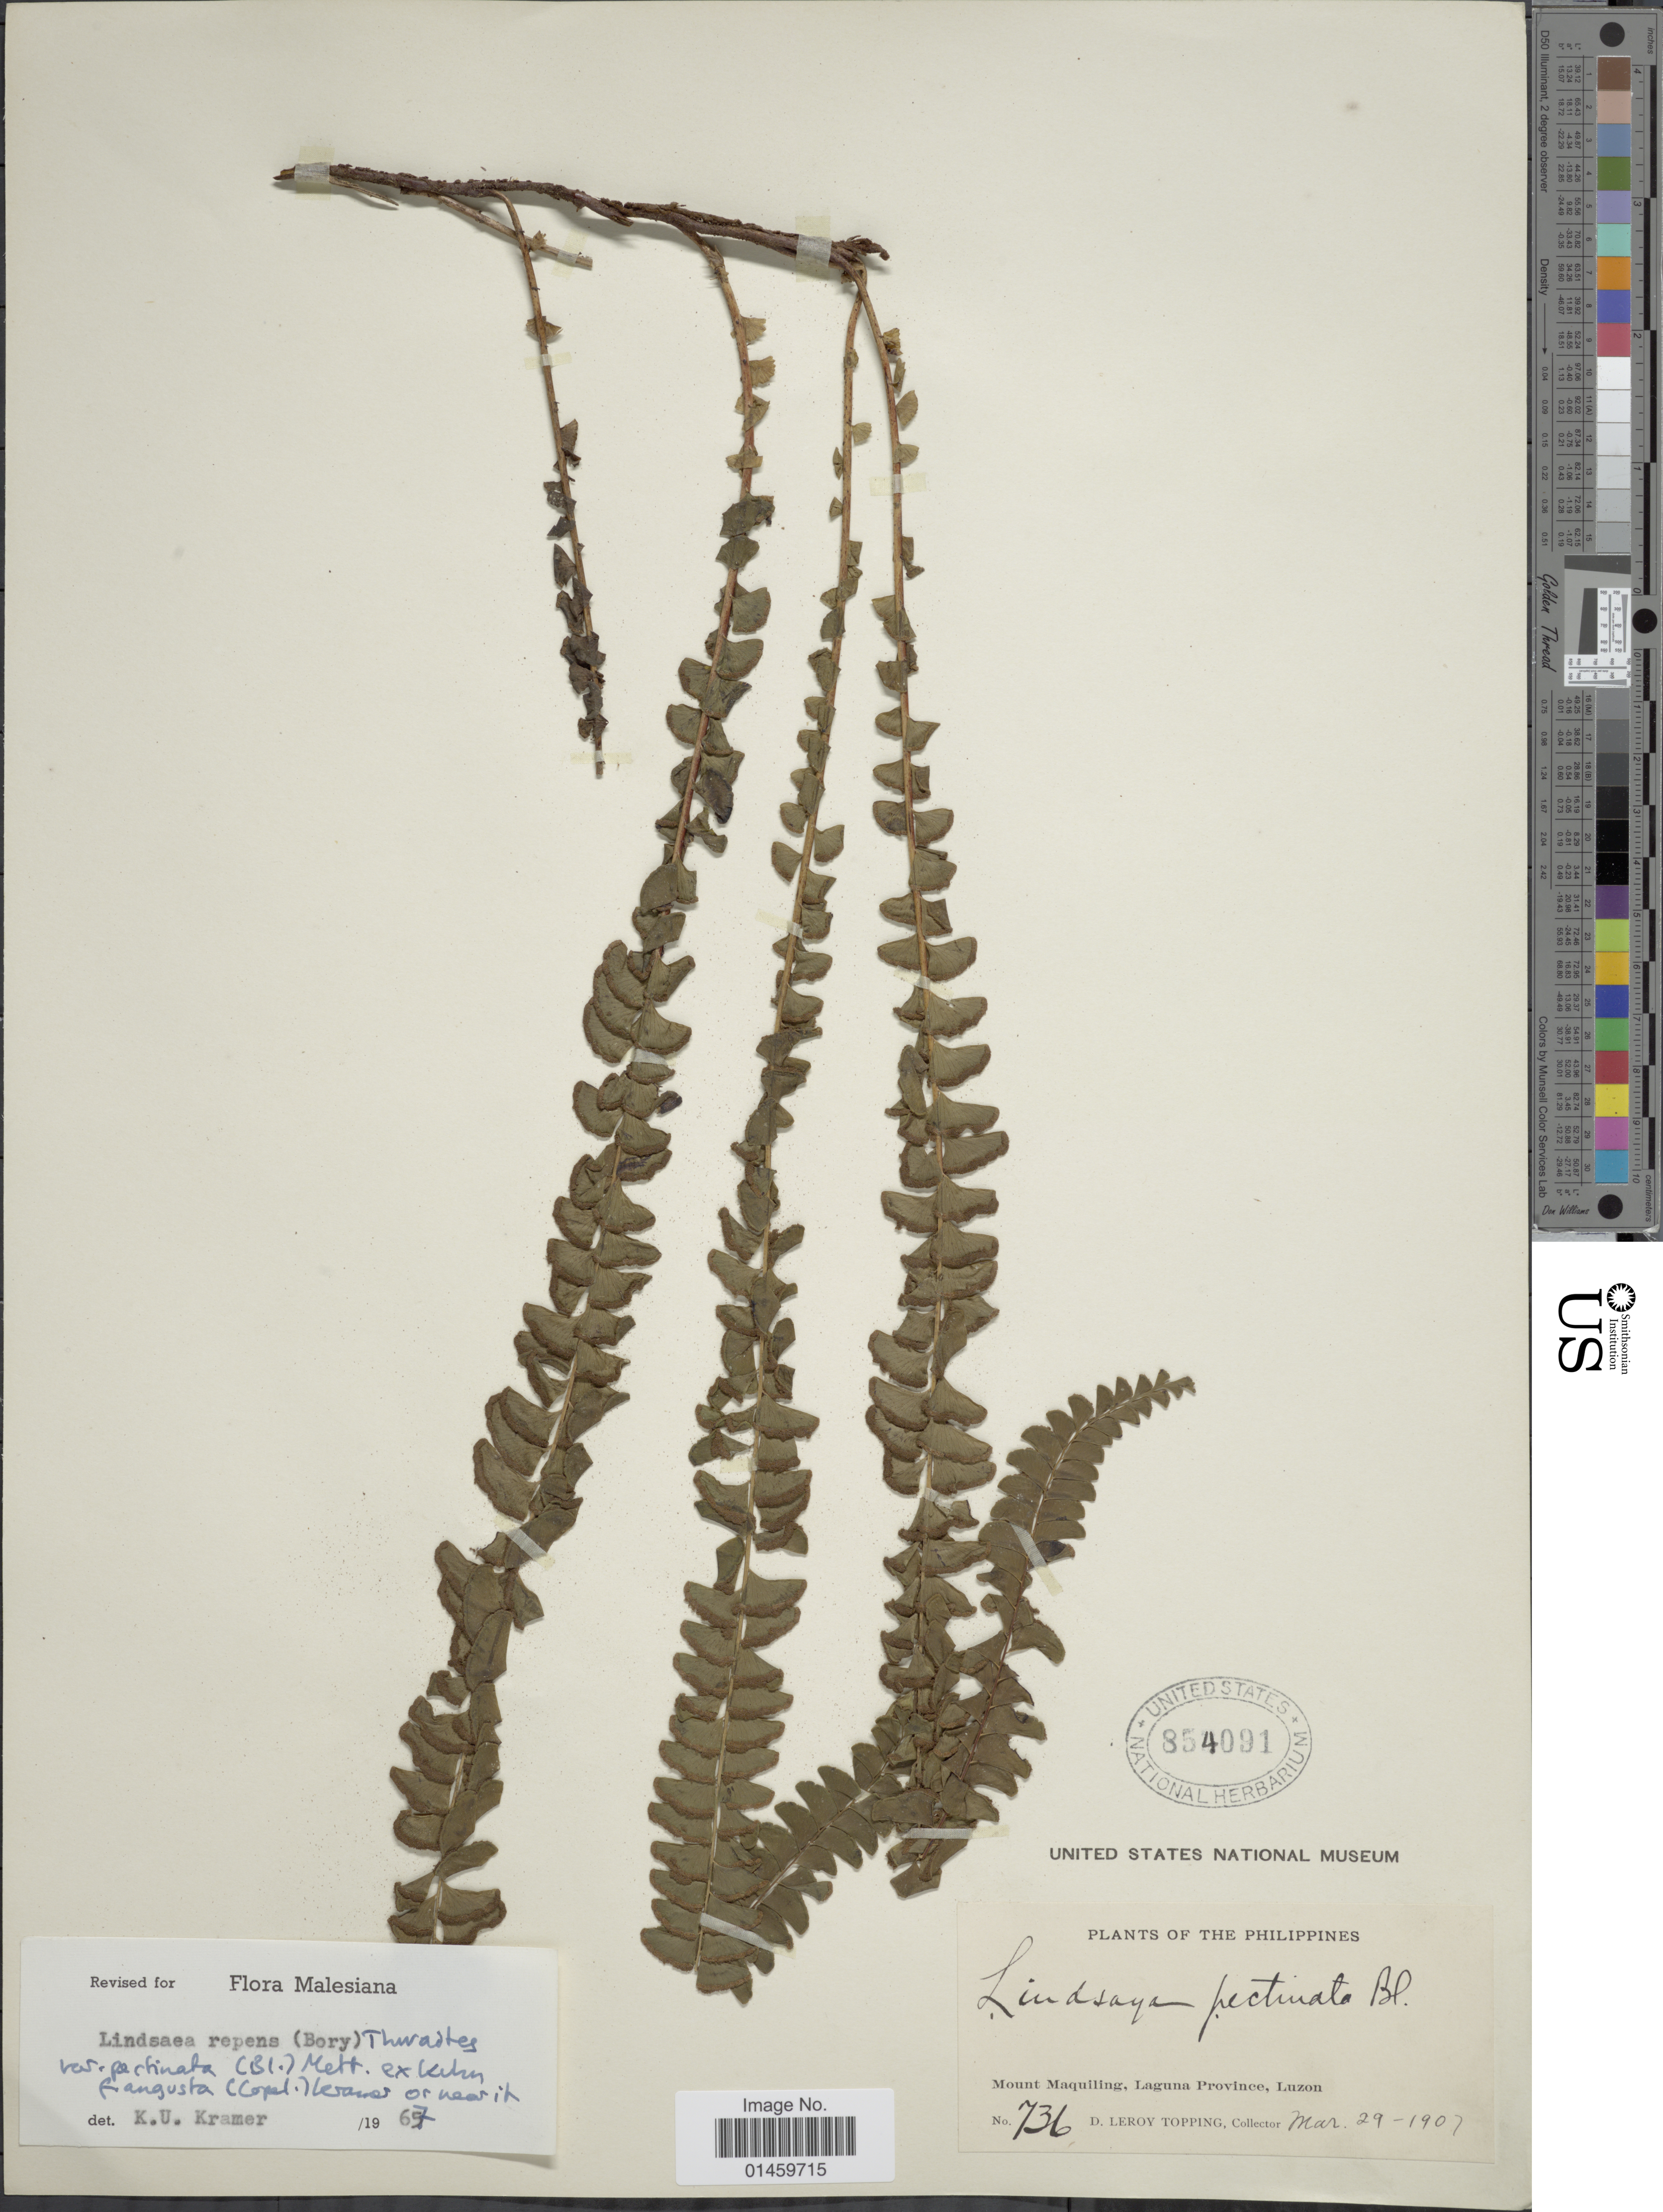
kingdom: Plantae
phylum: Tracheophyta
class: Polypodiopsida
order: Polypodiales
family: Lindsaeaceae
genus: Lindsaea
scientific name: Lindsaea repens var. pectinata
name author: (Blume) Mett.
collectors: D. L. Topping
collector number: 736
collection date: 1907-03-29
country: Philippines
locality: Mount Maquiling, Laguna Province, Luzon.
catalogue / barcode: US 854091